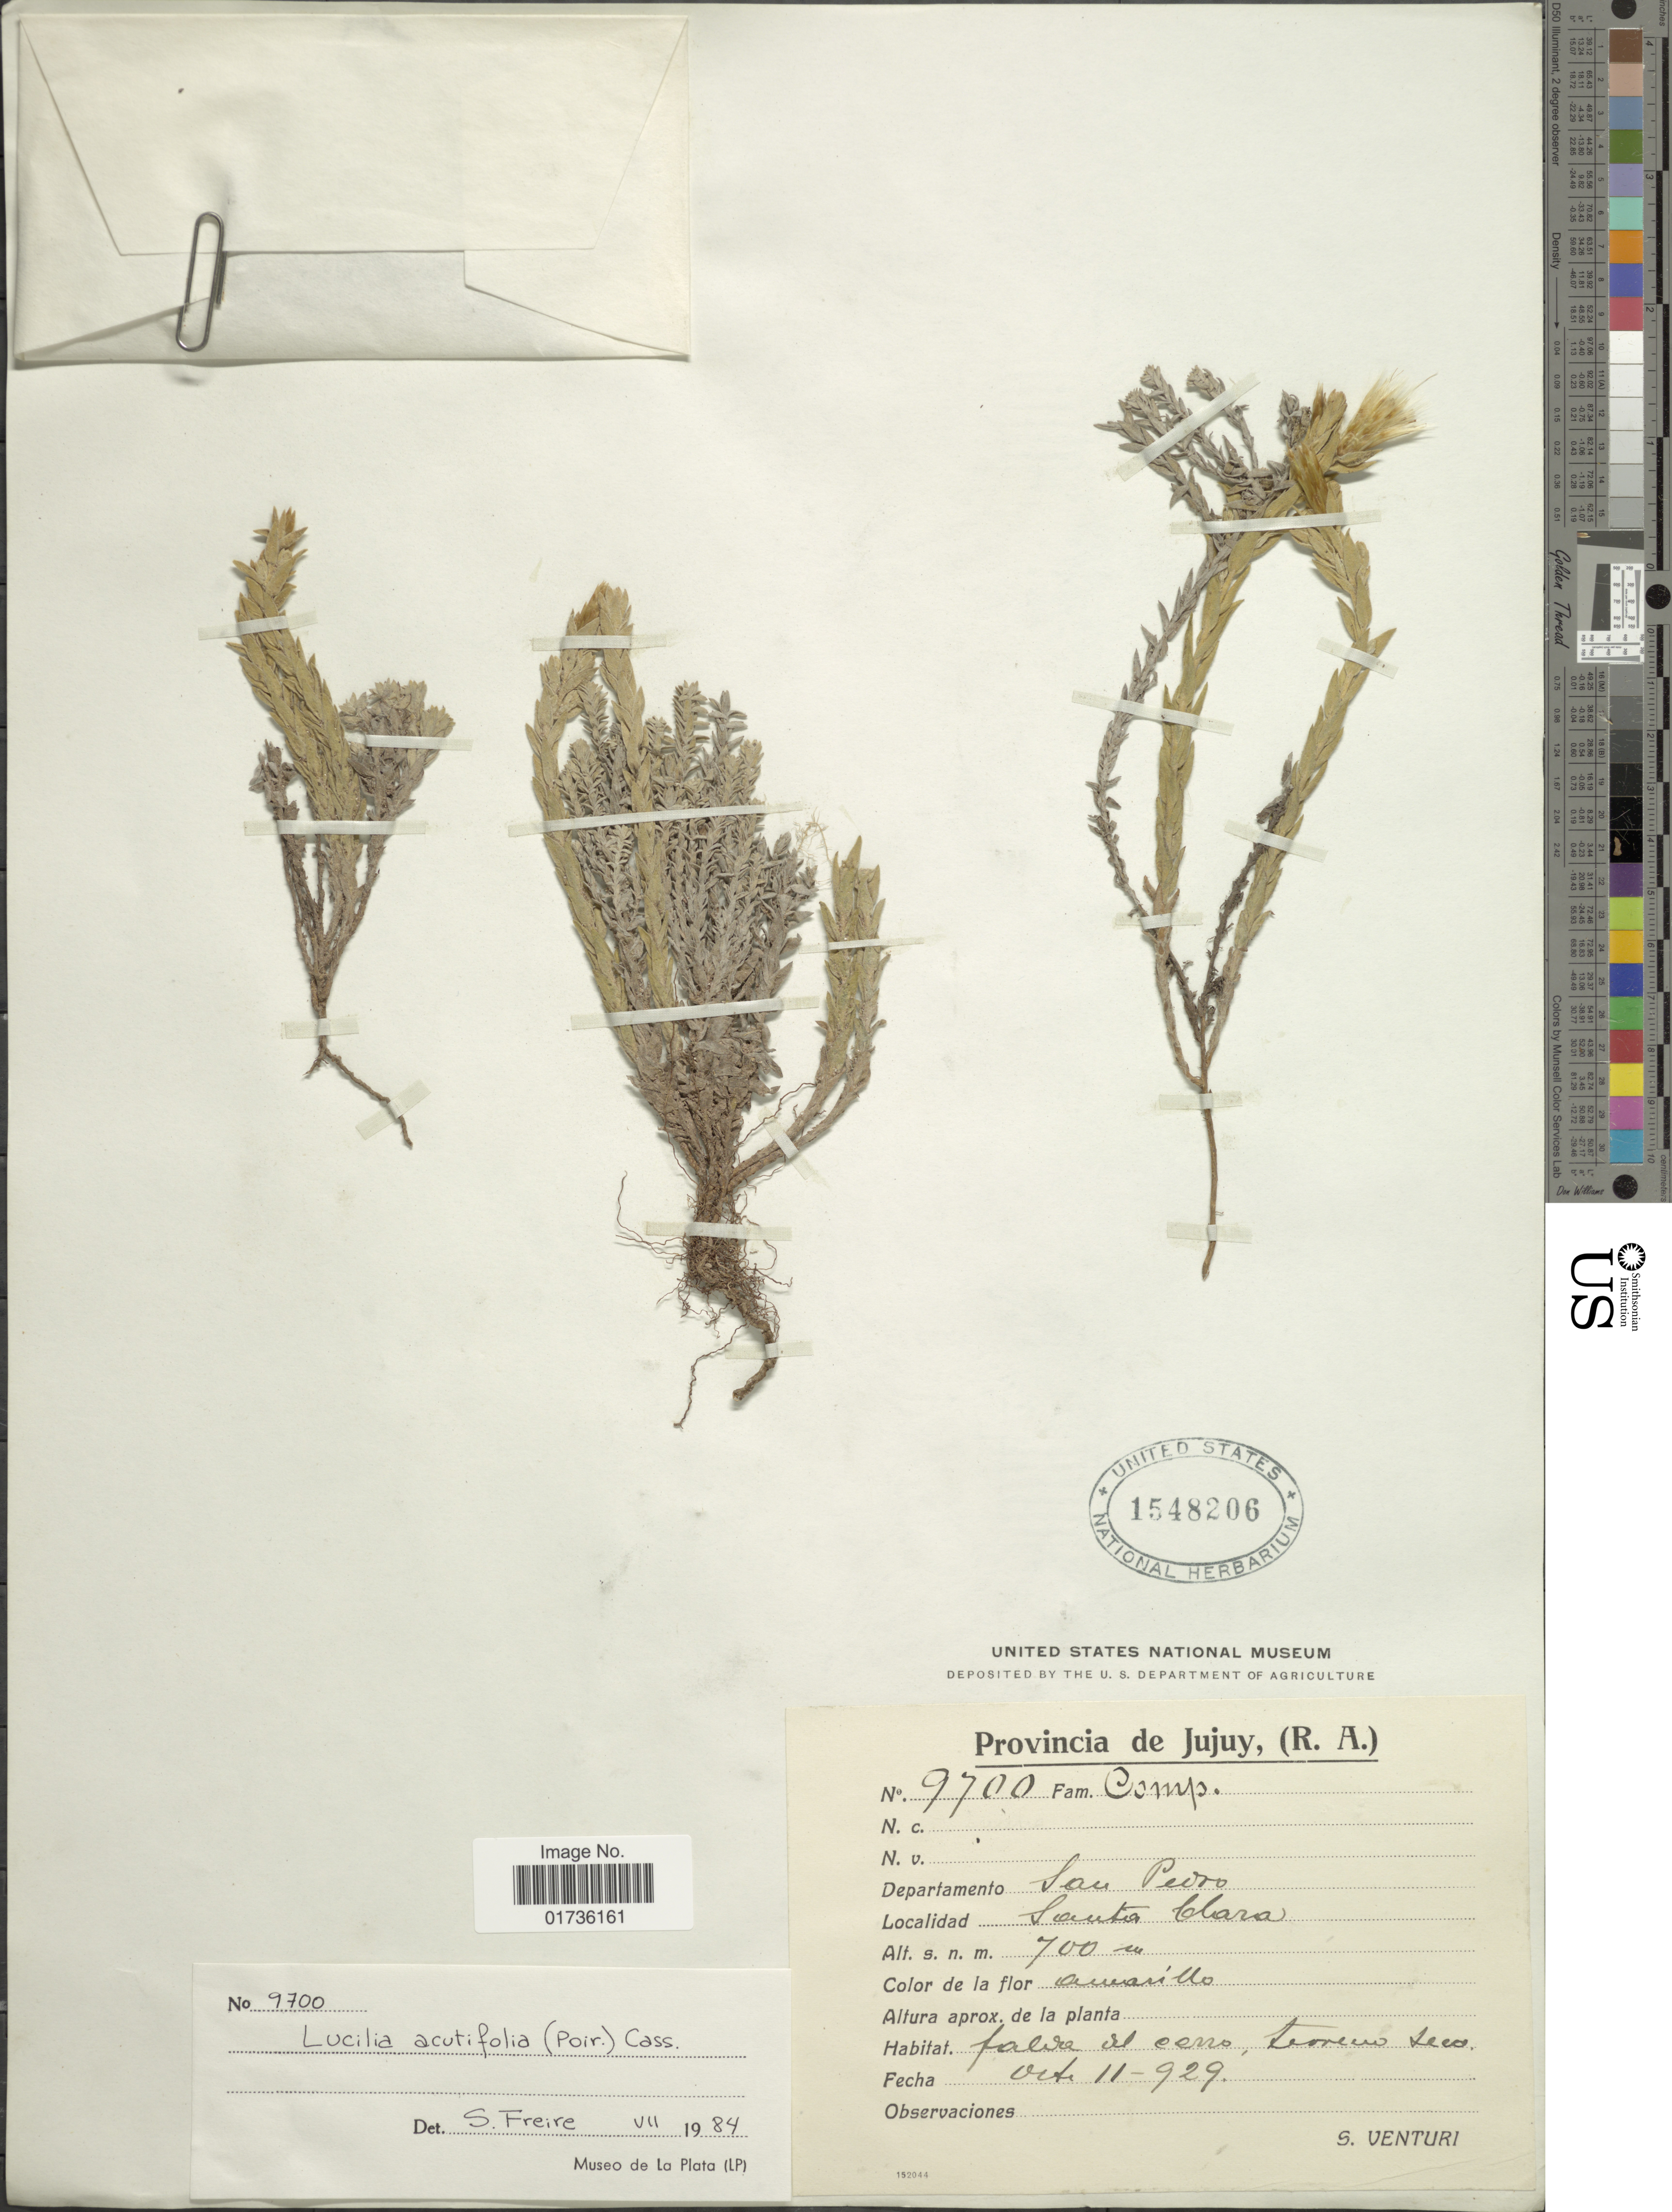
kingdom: Plantae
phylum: Tracheophyta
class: Magnoliopsida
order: Asterales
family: Asteraceae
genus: Lucilia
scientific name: Lucilia acutifolia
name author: (Poir.) Cass.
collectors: S. Venturi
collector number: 9700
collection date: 1929-10-11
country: Argentina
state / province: Jujuy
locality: (R.A.) Departamento San Pedro, Santa Clara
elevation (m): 700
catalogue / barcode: US 1548206